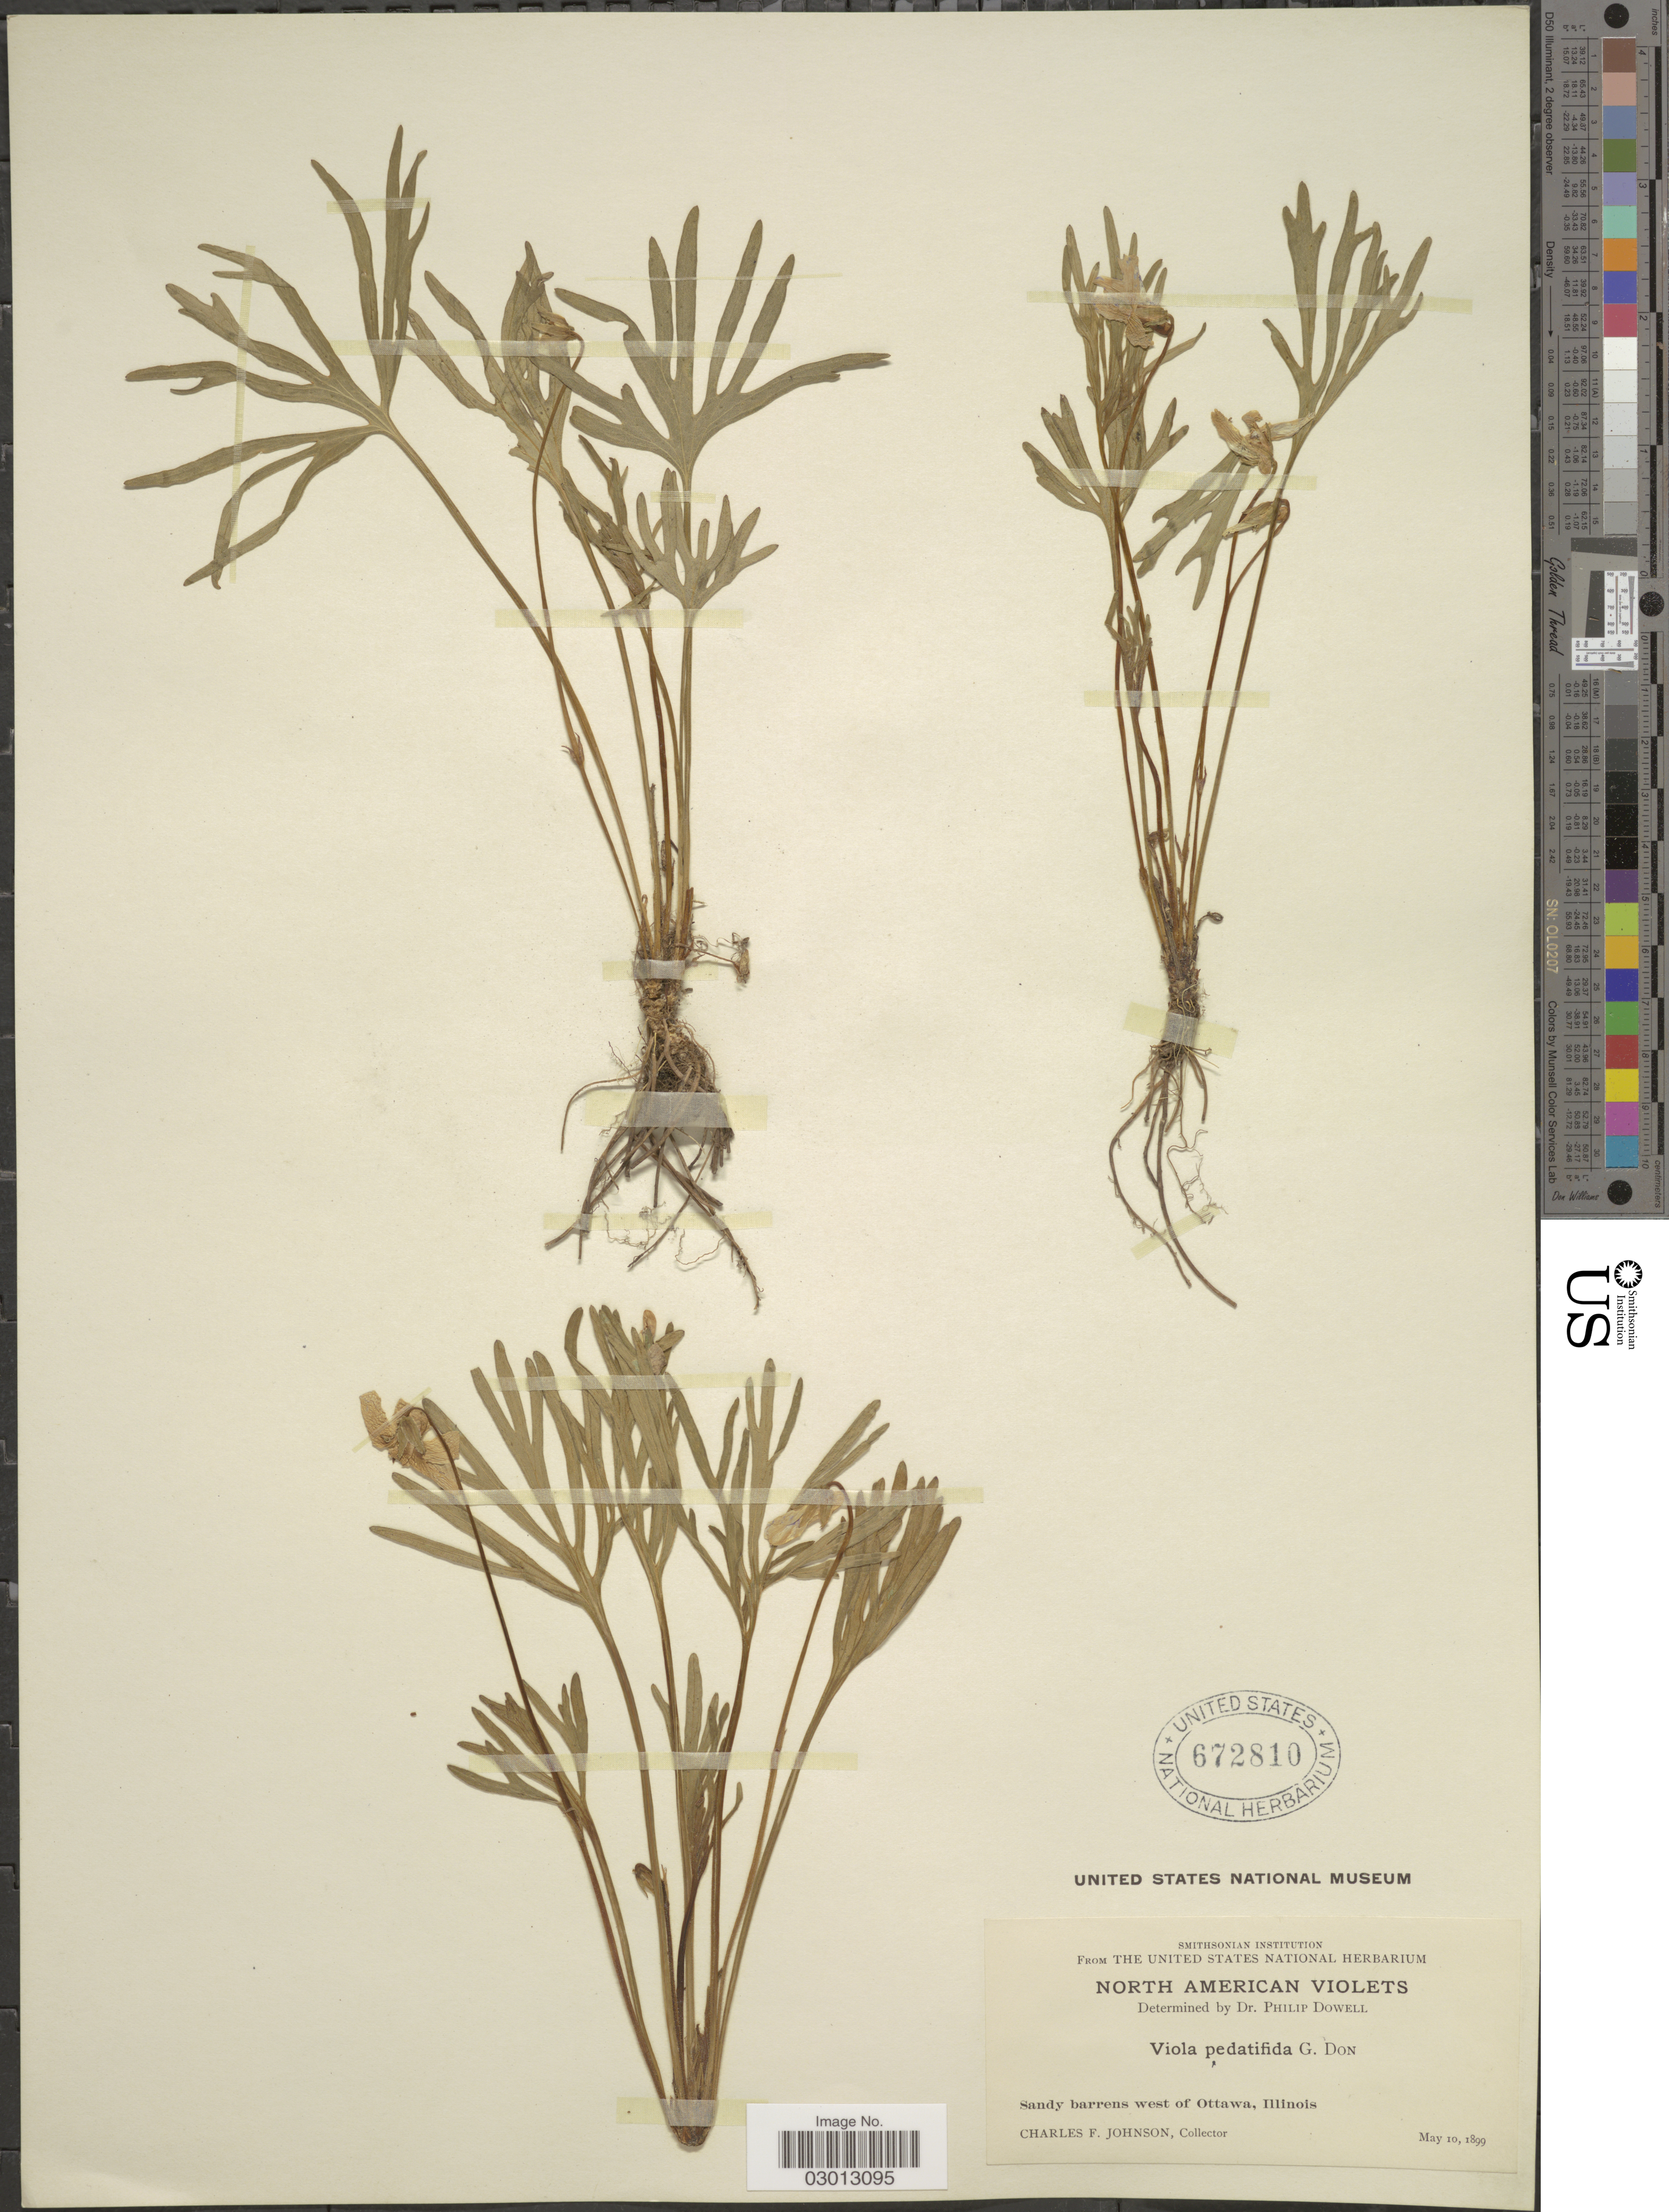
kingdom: Plantae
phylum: Tracheophyta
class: Magnoliopsida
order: Malpighiales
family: Violaceae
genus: Viola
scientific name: Viola pedatifida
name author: G. Don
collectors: C. F. Johnson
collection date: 1899-05-10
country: United States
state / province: Illinois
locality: Sandy barrens west of Ottawa.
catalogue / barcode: US 672810